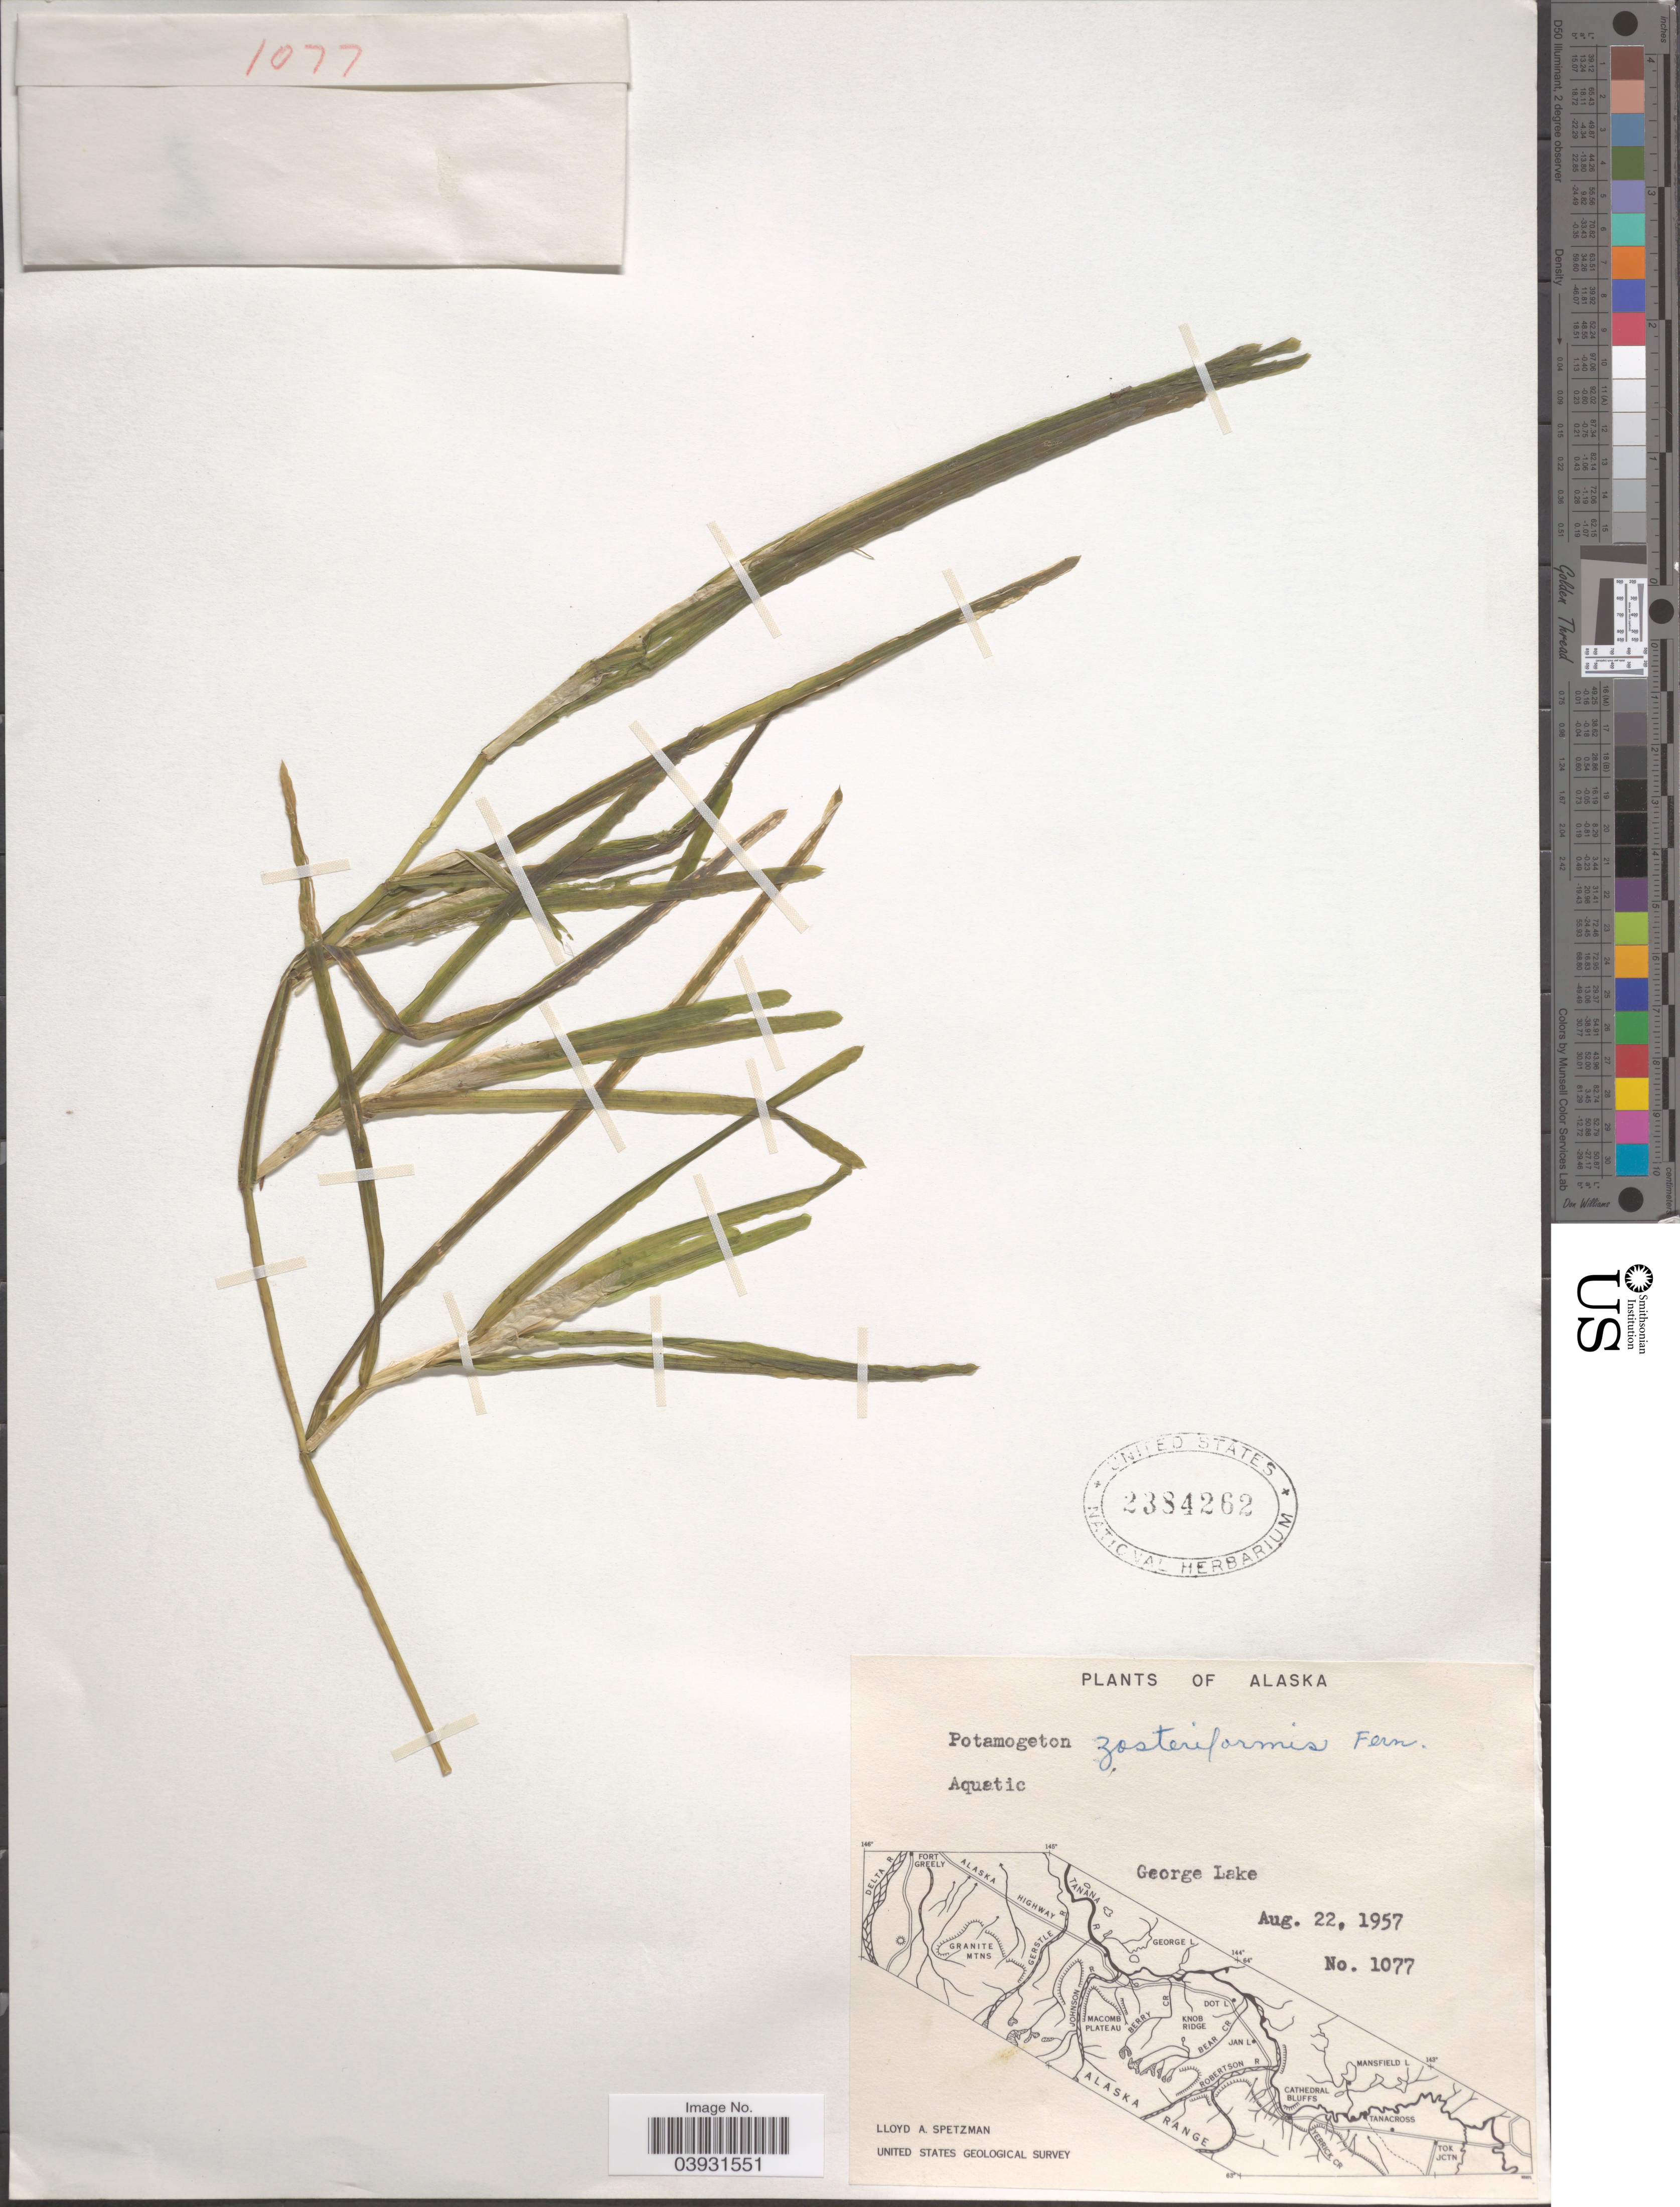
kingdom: Plantae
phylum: Tracheophyta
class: Liliopsida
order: Alismatales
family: Potamogetonaceae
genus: Potamogeton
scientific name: Potamogeton zosterifolius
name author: Schumach.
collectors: L. Spetzman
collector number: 1077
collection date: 1957-08-22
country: United States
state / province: Alaska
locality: George Lake.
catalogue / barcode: US 2384262